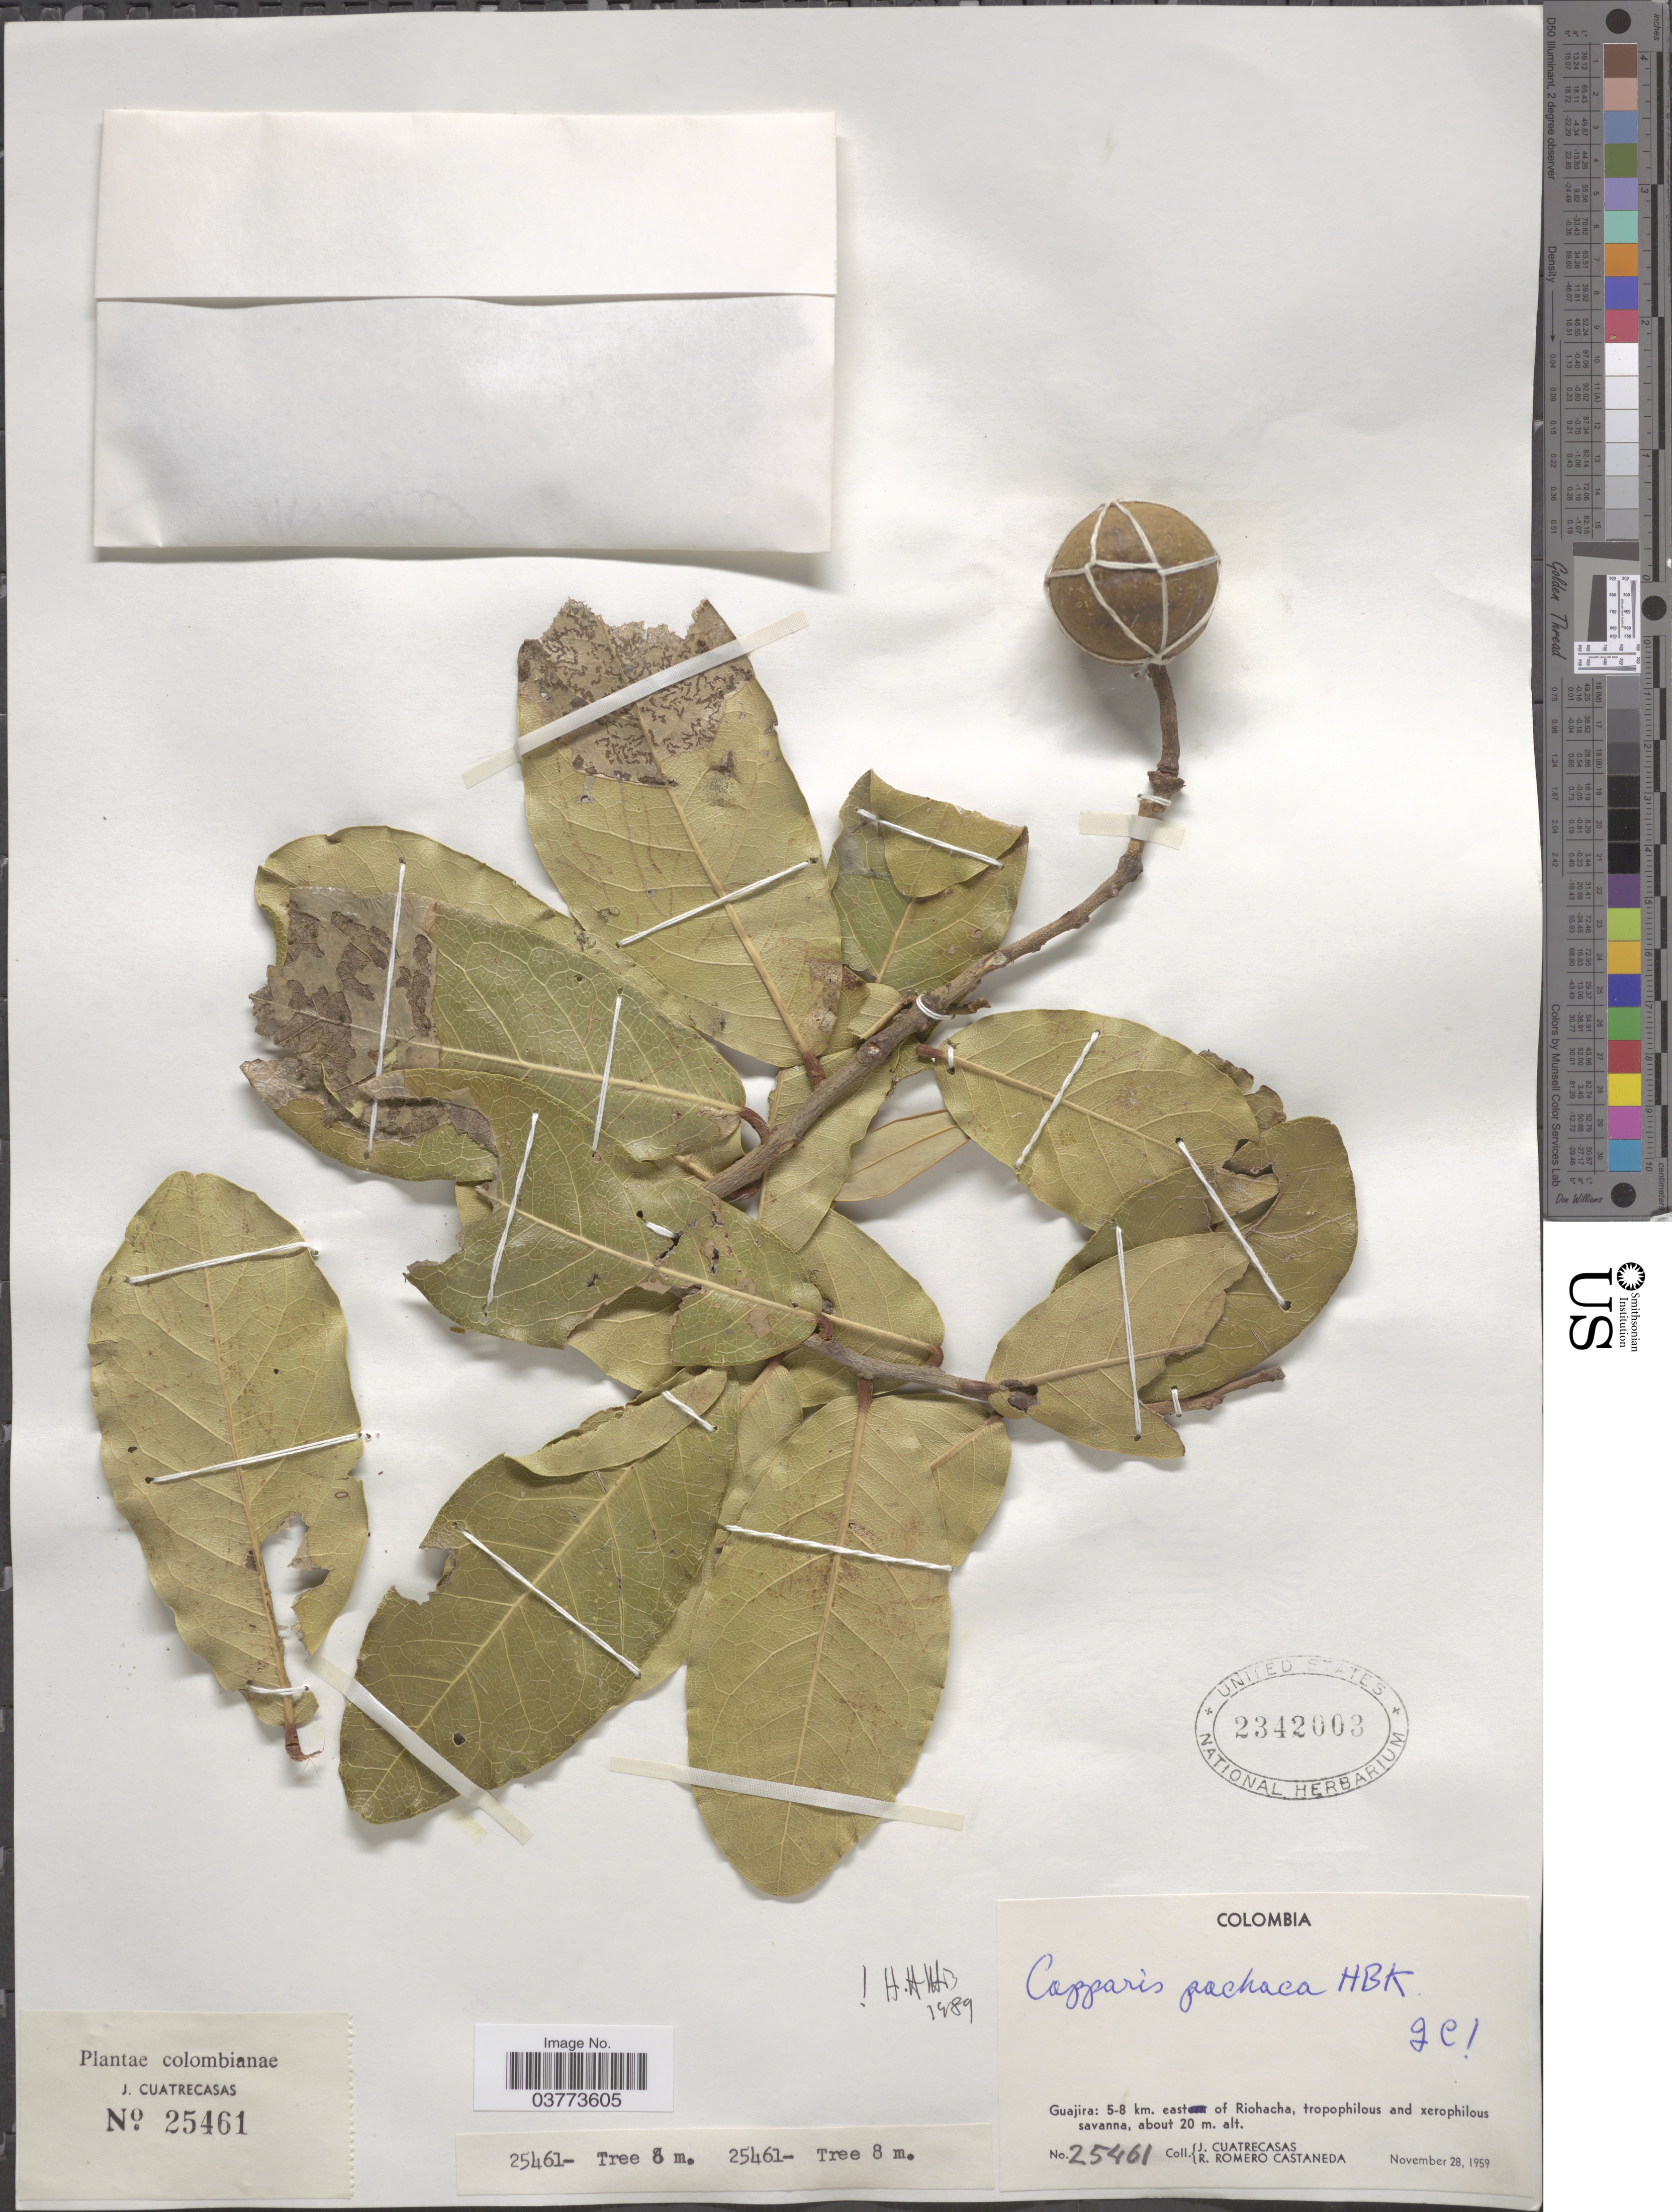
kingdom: Plantae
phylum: Tracheophyta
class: Magnoliopsida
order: Brassicales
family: Capparaceae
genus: Neocapparis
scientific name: Neocapparis pachaca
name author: (Kunth) Cornejo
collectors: J. Cuatrecasas & R. Romero Castañeda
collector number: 25461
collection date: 1959-11-28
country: Colombia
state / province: La Guajira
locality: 5-8 km east of Riohacha.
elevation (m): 20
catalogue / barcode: US 2342003